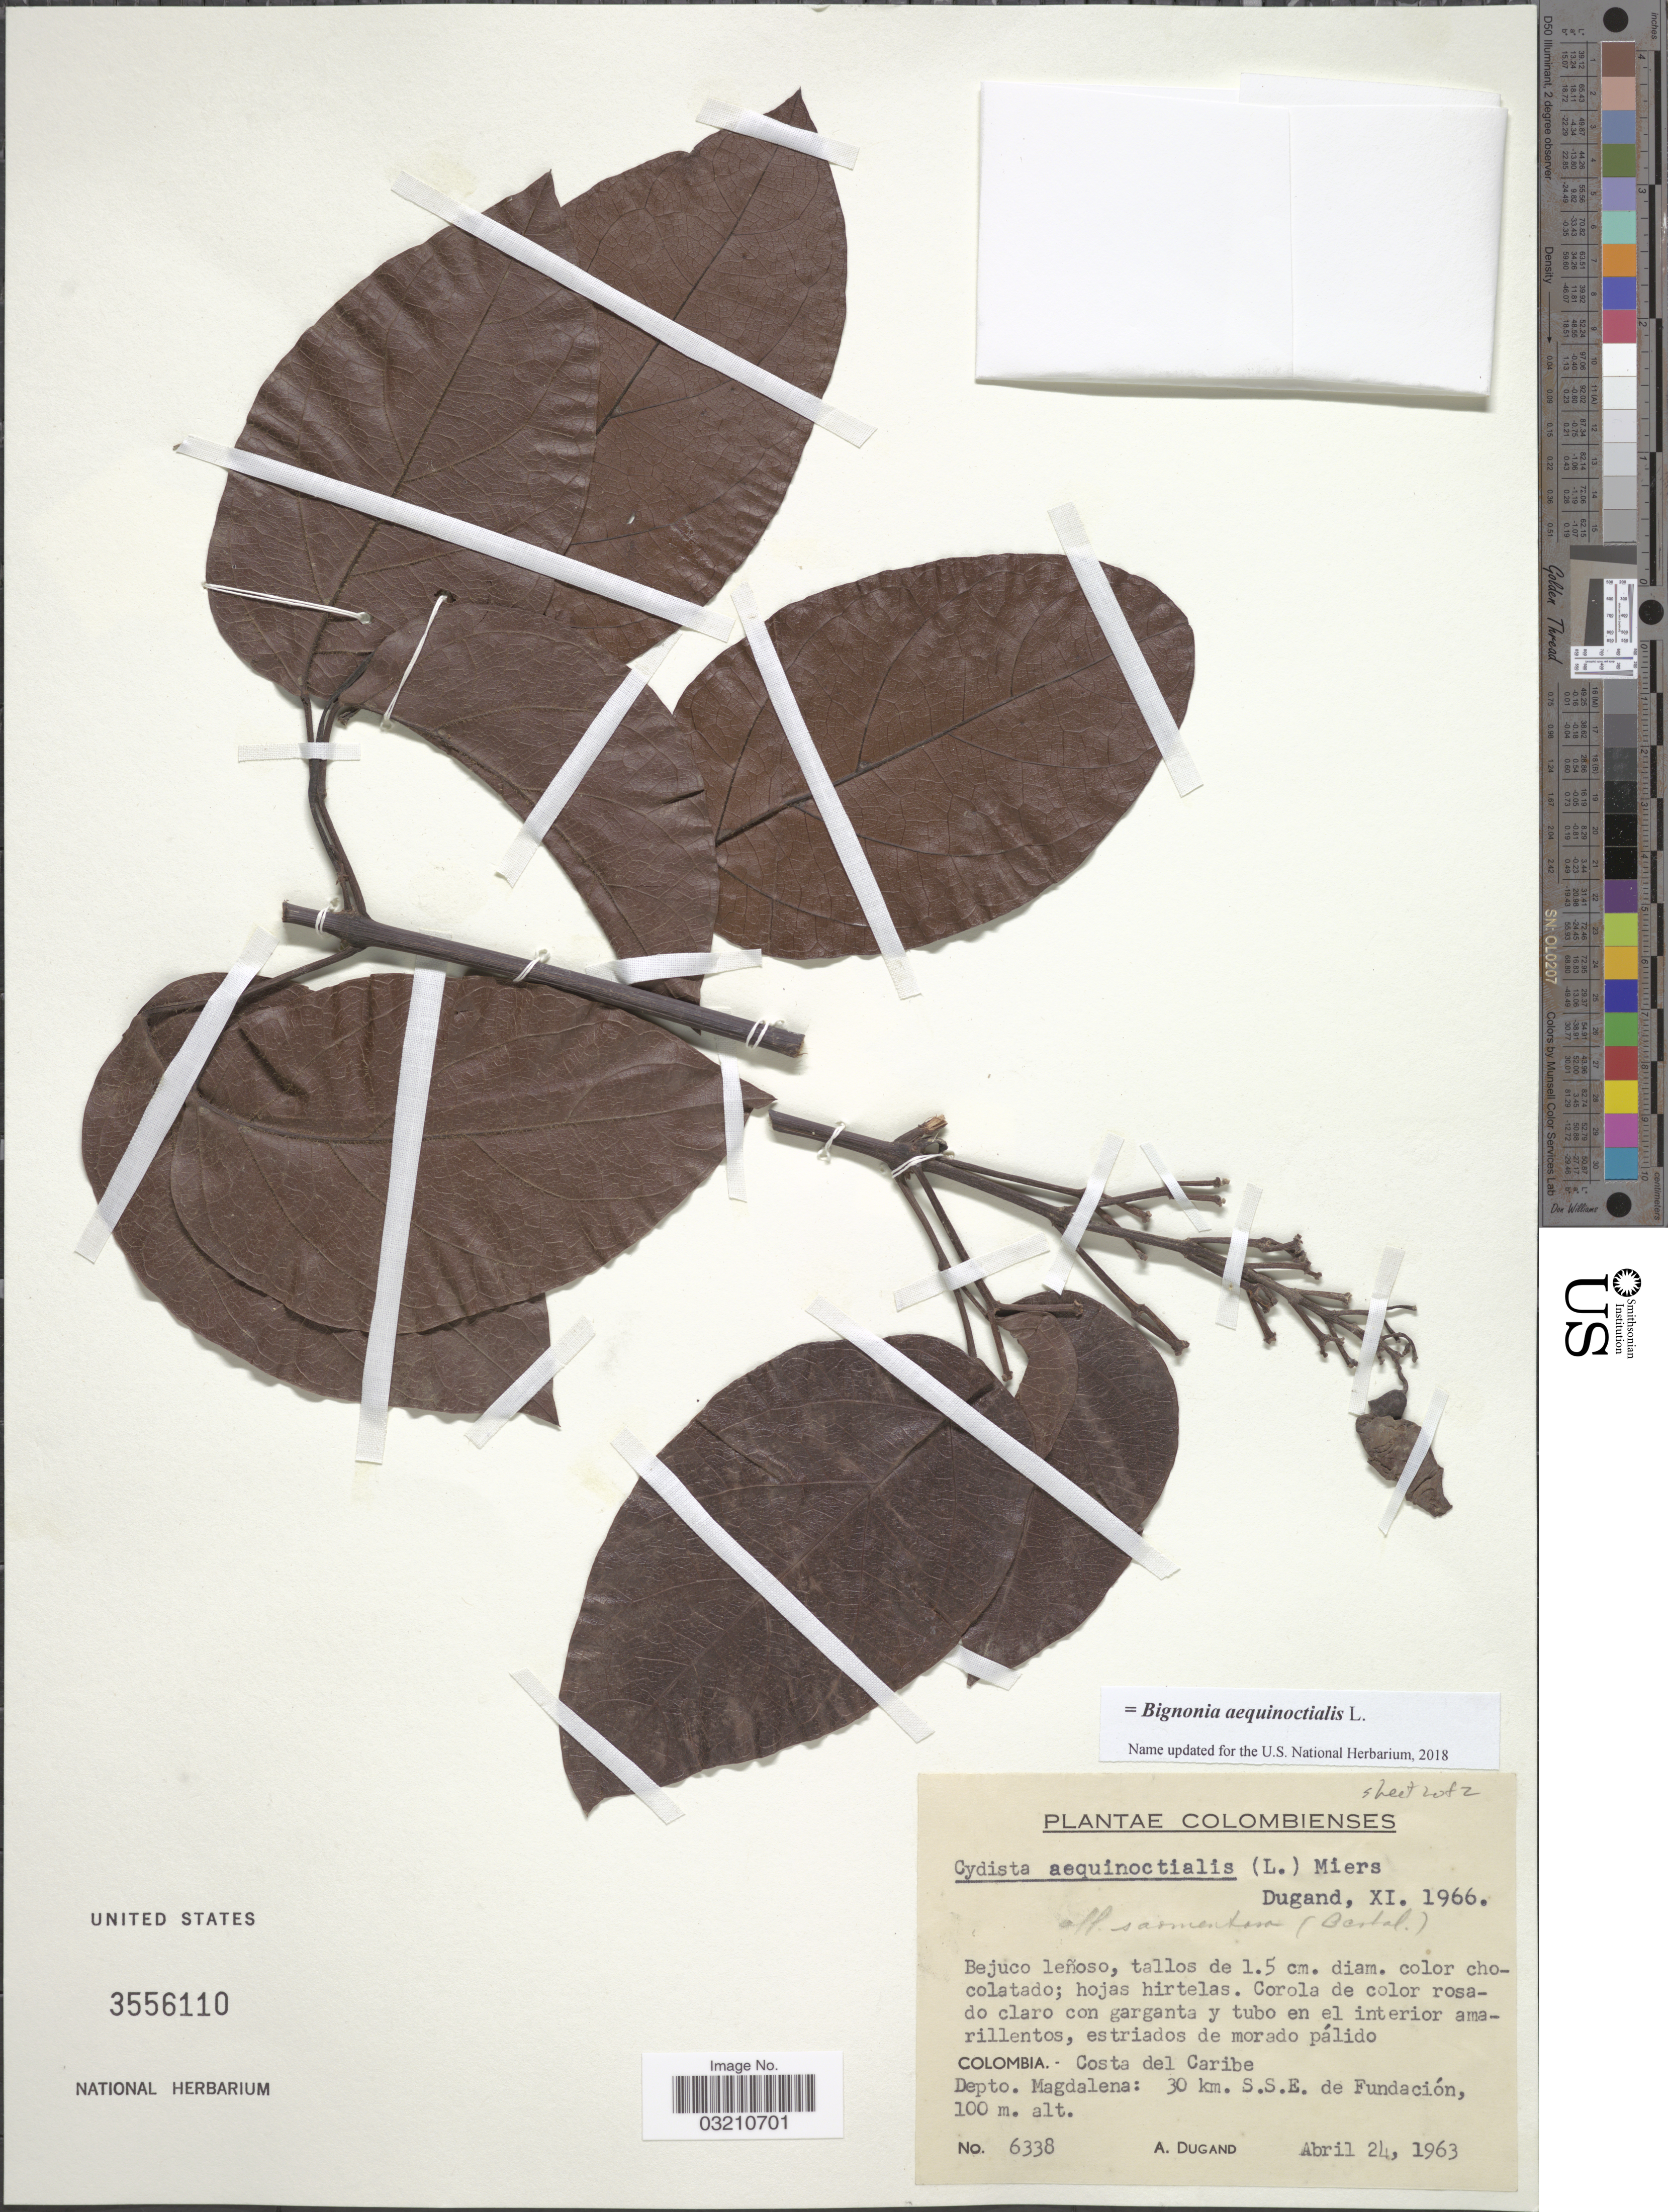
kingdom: Plantae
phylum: Tracheophyta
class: Magnoliopsida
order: Lamiales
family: Bignoniaceae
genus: Bignonia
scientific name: Bignonia aequinoctialis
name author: L.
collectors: A. Dugand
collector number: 6338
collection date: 1963-04-24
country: Colombia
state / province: Magdalena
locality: Costa del Caribe. Depto. Magdalena: 30 km. S.S.E. de Fundación.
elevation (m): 100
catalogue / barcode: US 3556110